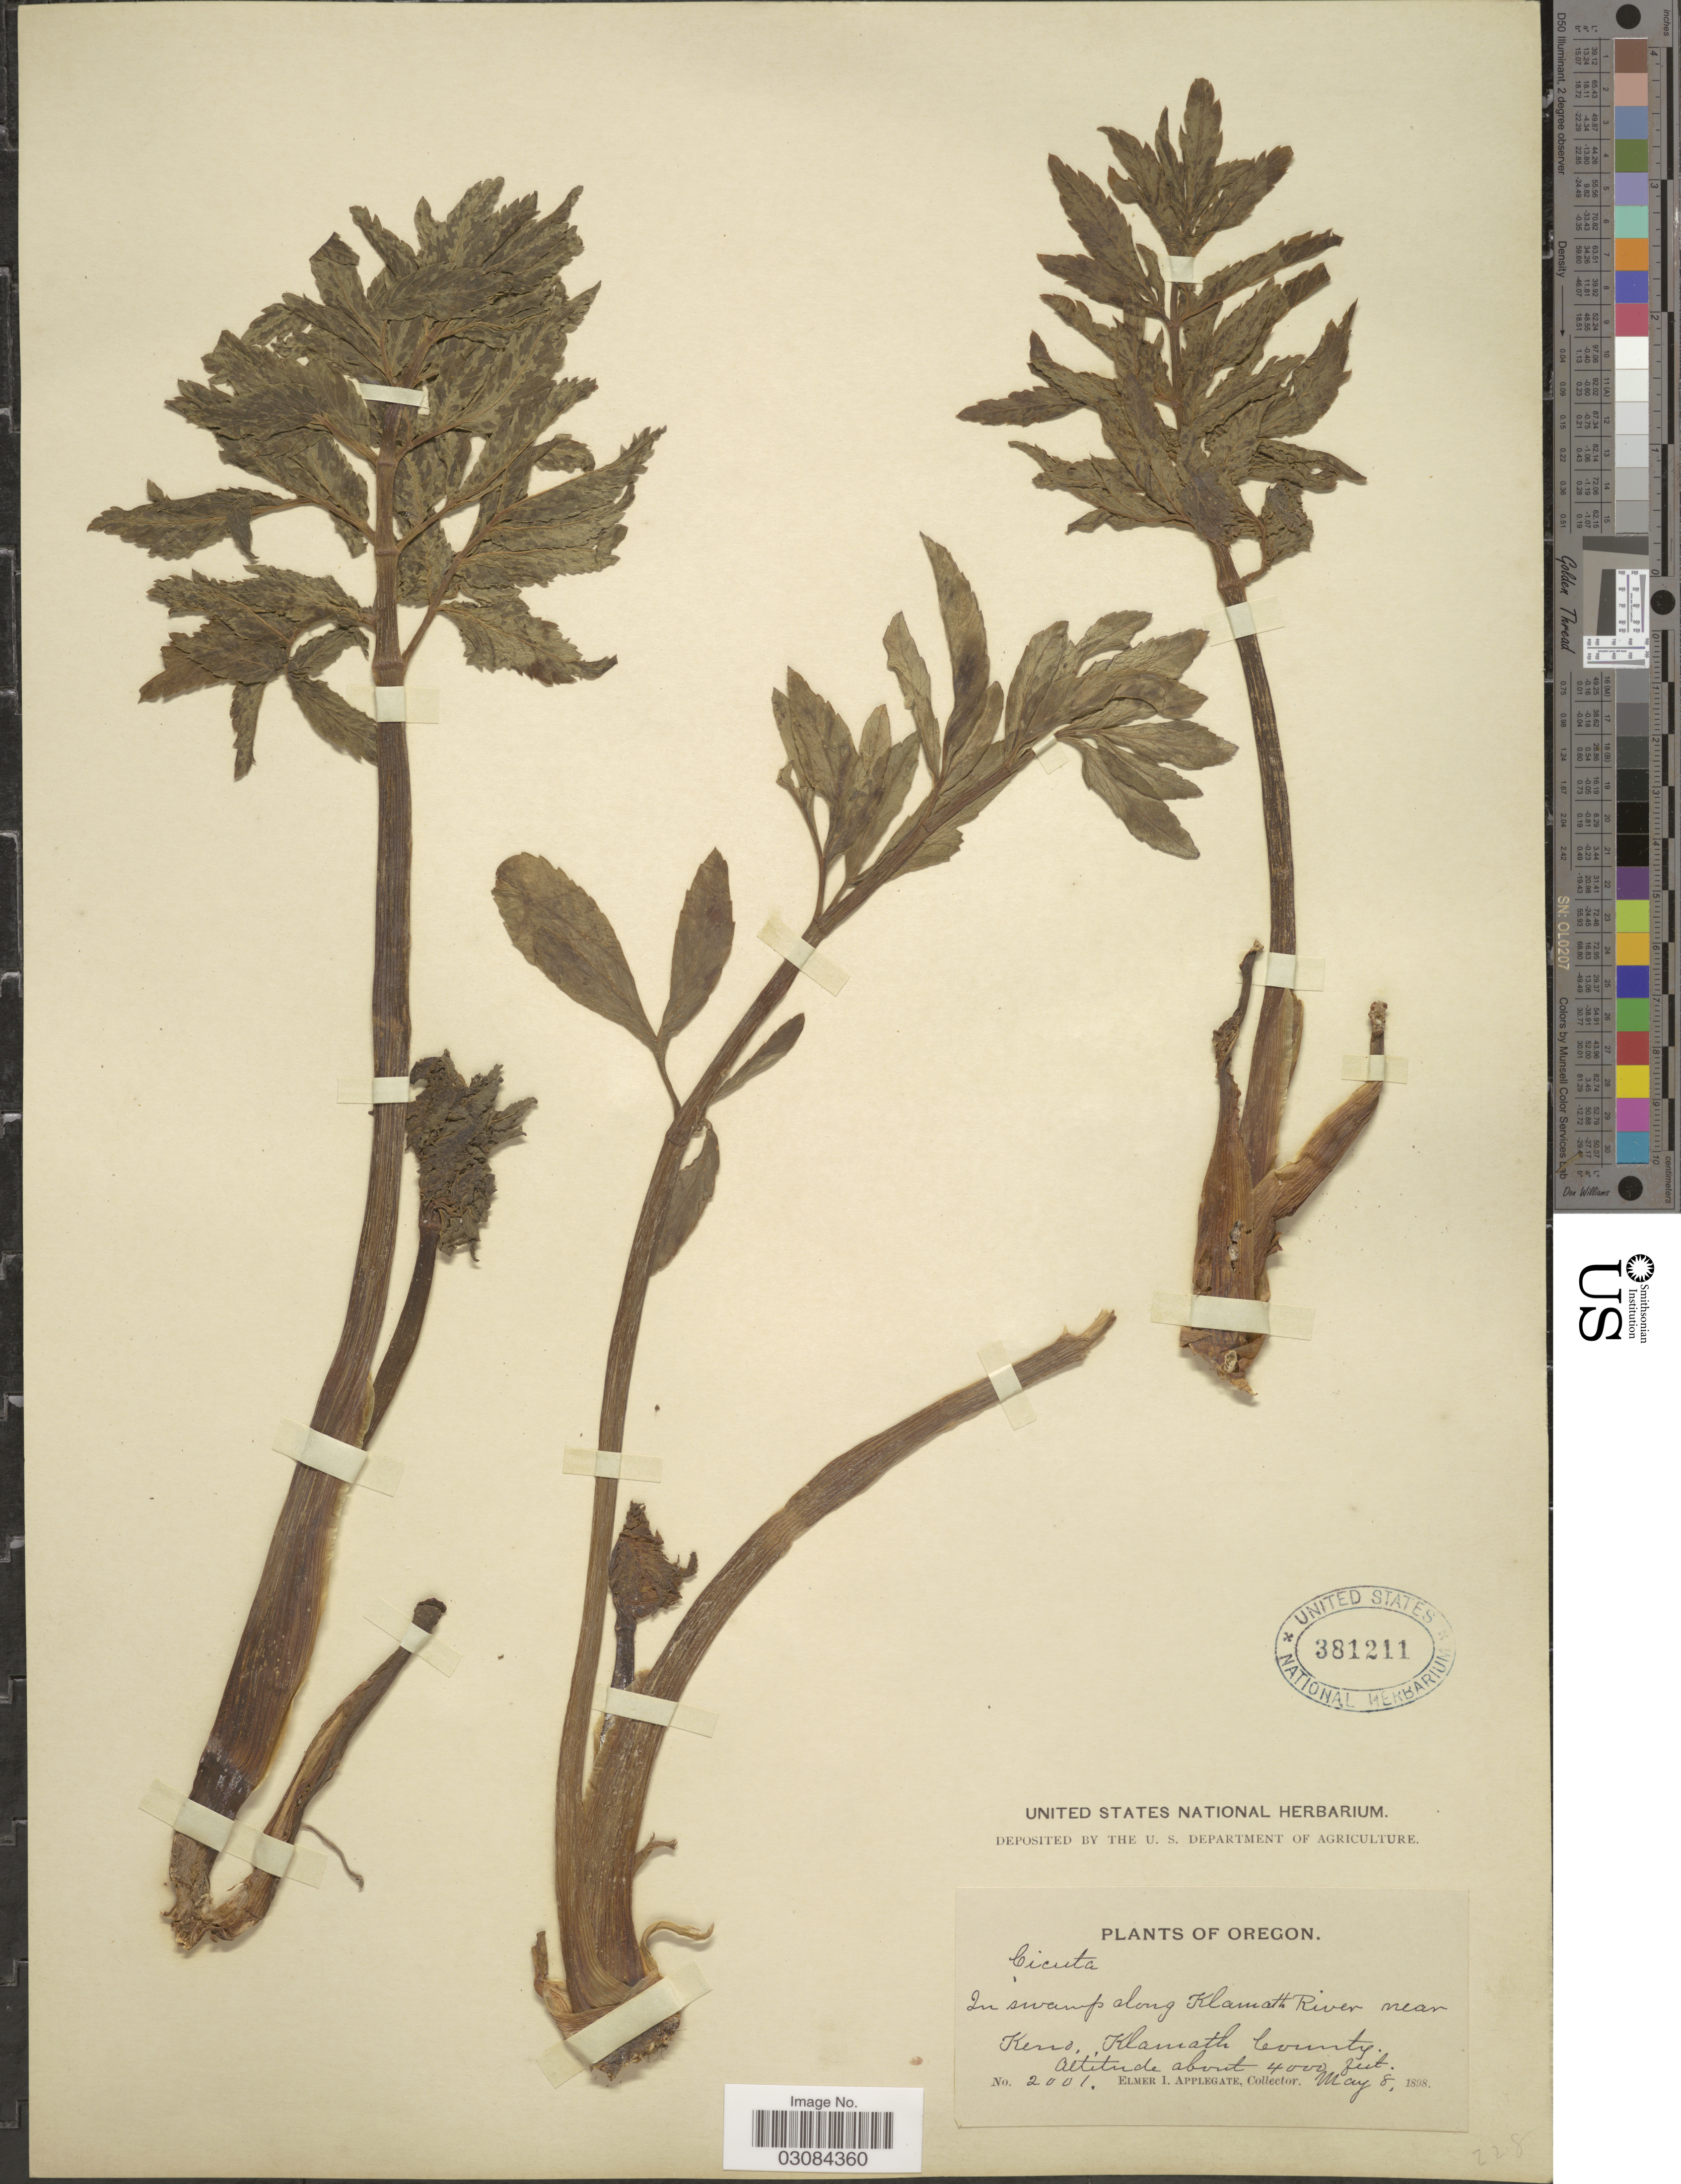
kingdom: Plantae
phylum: Tracheophyta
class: Magnoliopsida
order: Apiales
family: Apiaceae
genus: Cicuta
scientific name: Cicuta douglasii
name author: (DC.) J.M. Coult. & Rose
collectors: E. I. Applegate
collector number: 2001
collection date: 1898-05-08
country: United States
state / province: Oregon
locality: In swamp along Klamath River near Keno, Klamath County.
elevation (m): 1219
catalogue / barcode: US 381211